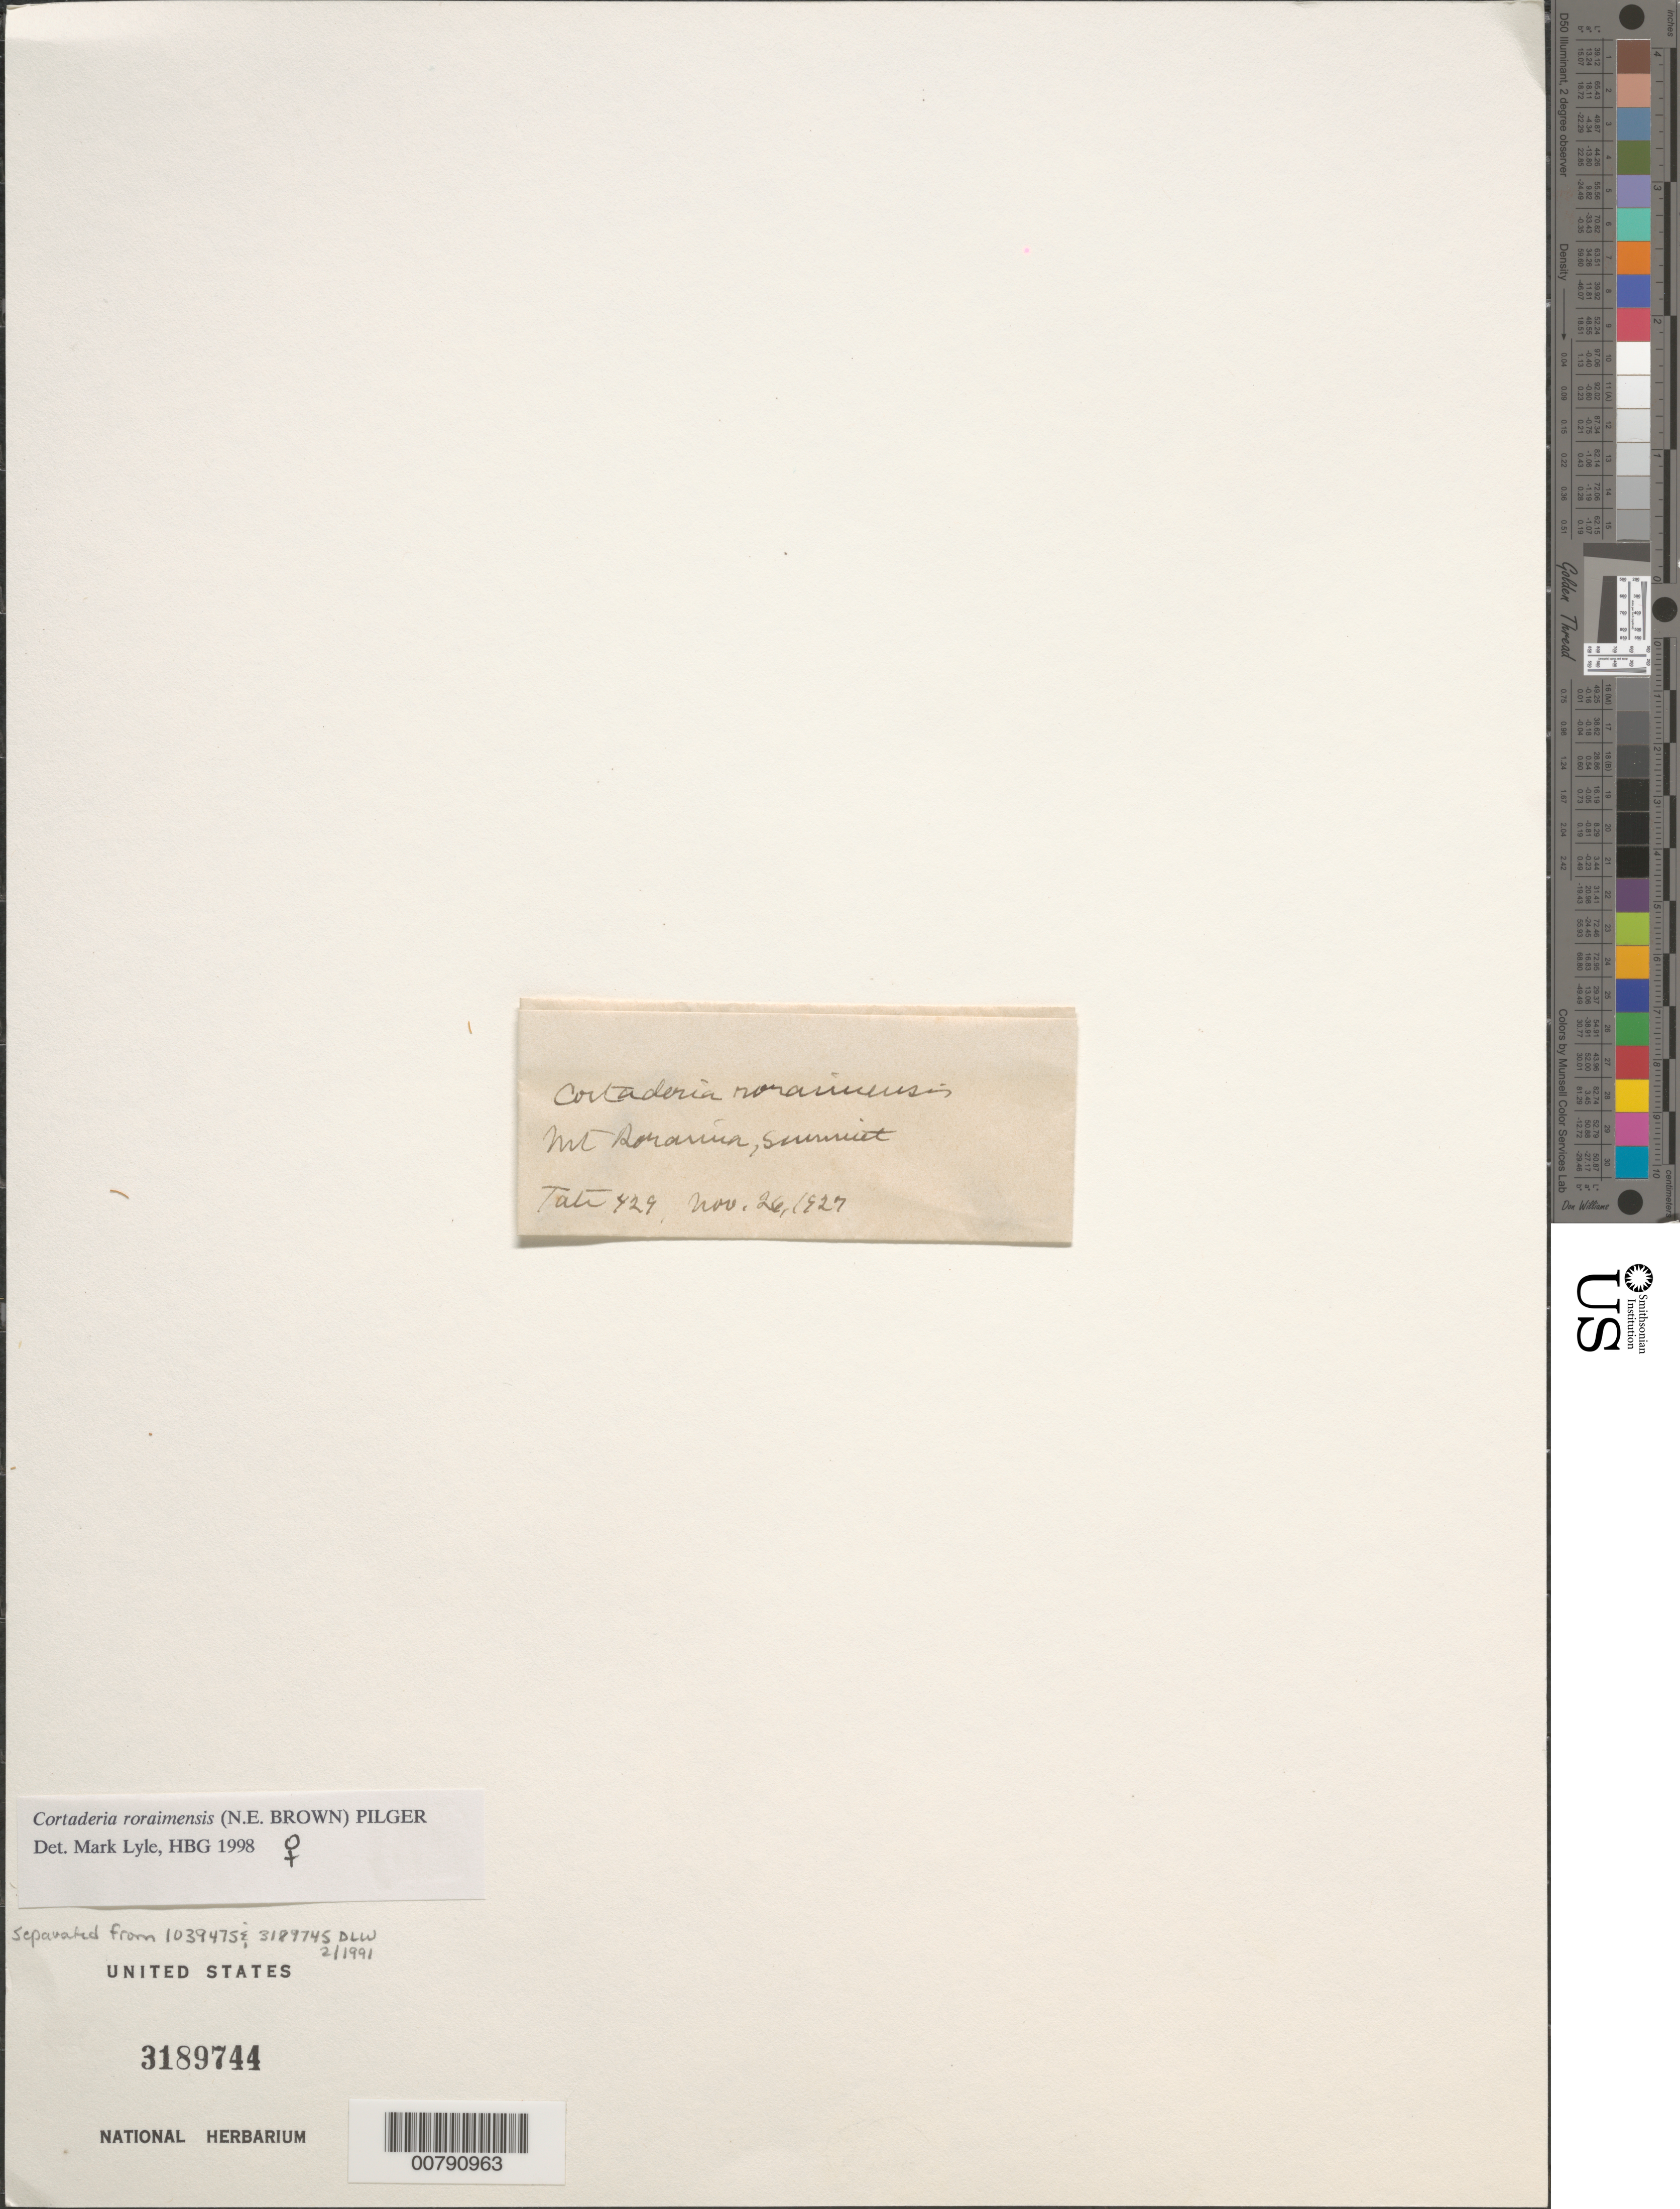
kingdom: Plantae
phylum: Tracheophyta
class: Liliopsida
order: Poales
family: Poaceae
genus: Cortaderia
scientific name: Cortaderia roraimensis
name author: (N.E. Br.) Pilg.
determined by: Lyle, M.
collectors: G. H. H.Tate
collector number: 429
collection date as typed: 26-Nov-27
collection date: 1927-11-26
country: Guyana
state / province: Cuyuni-Mazaruni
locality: Mt. Roraima, summit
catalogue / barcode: US 3189744